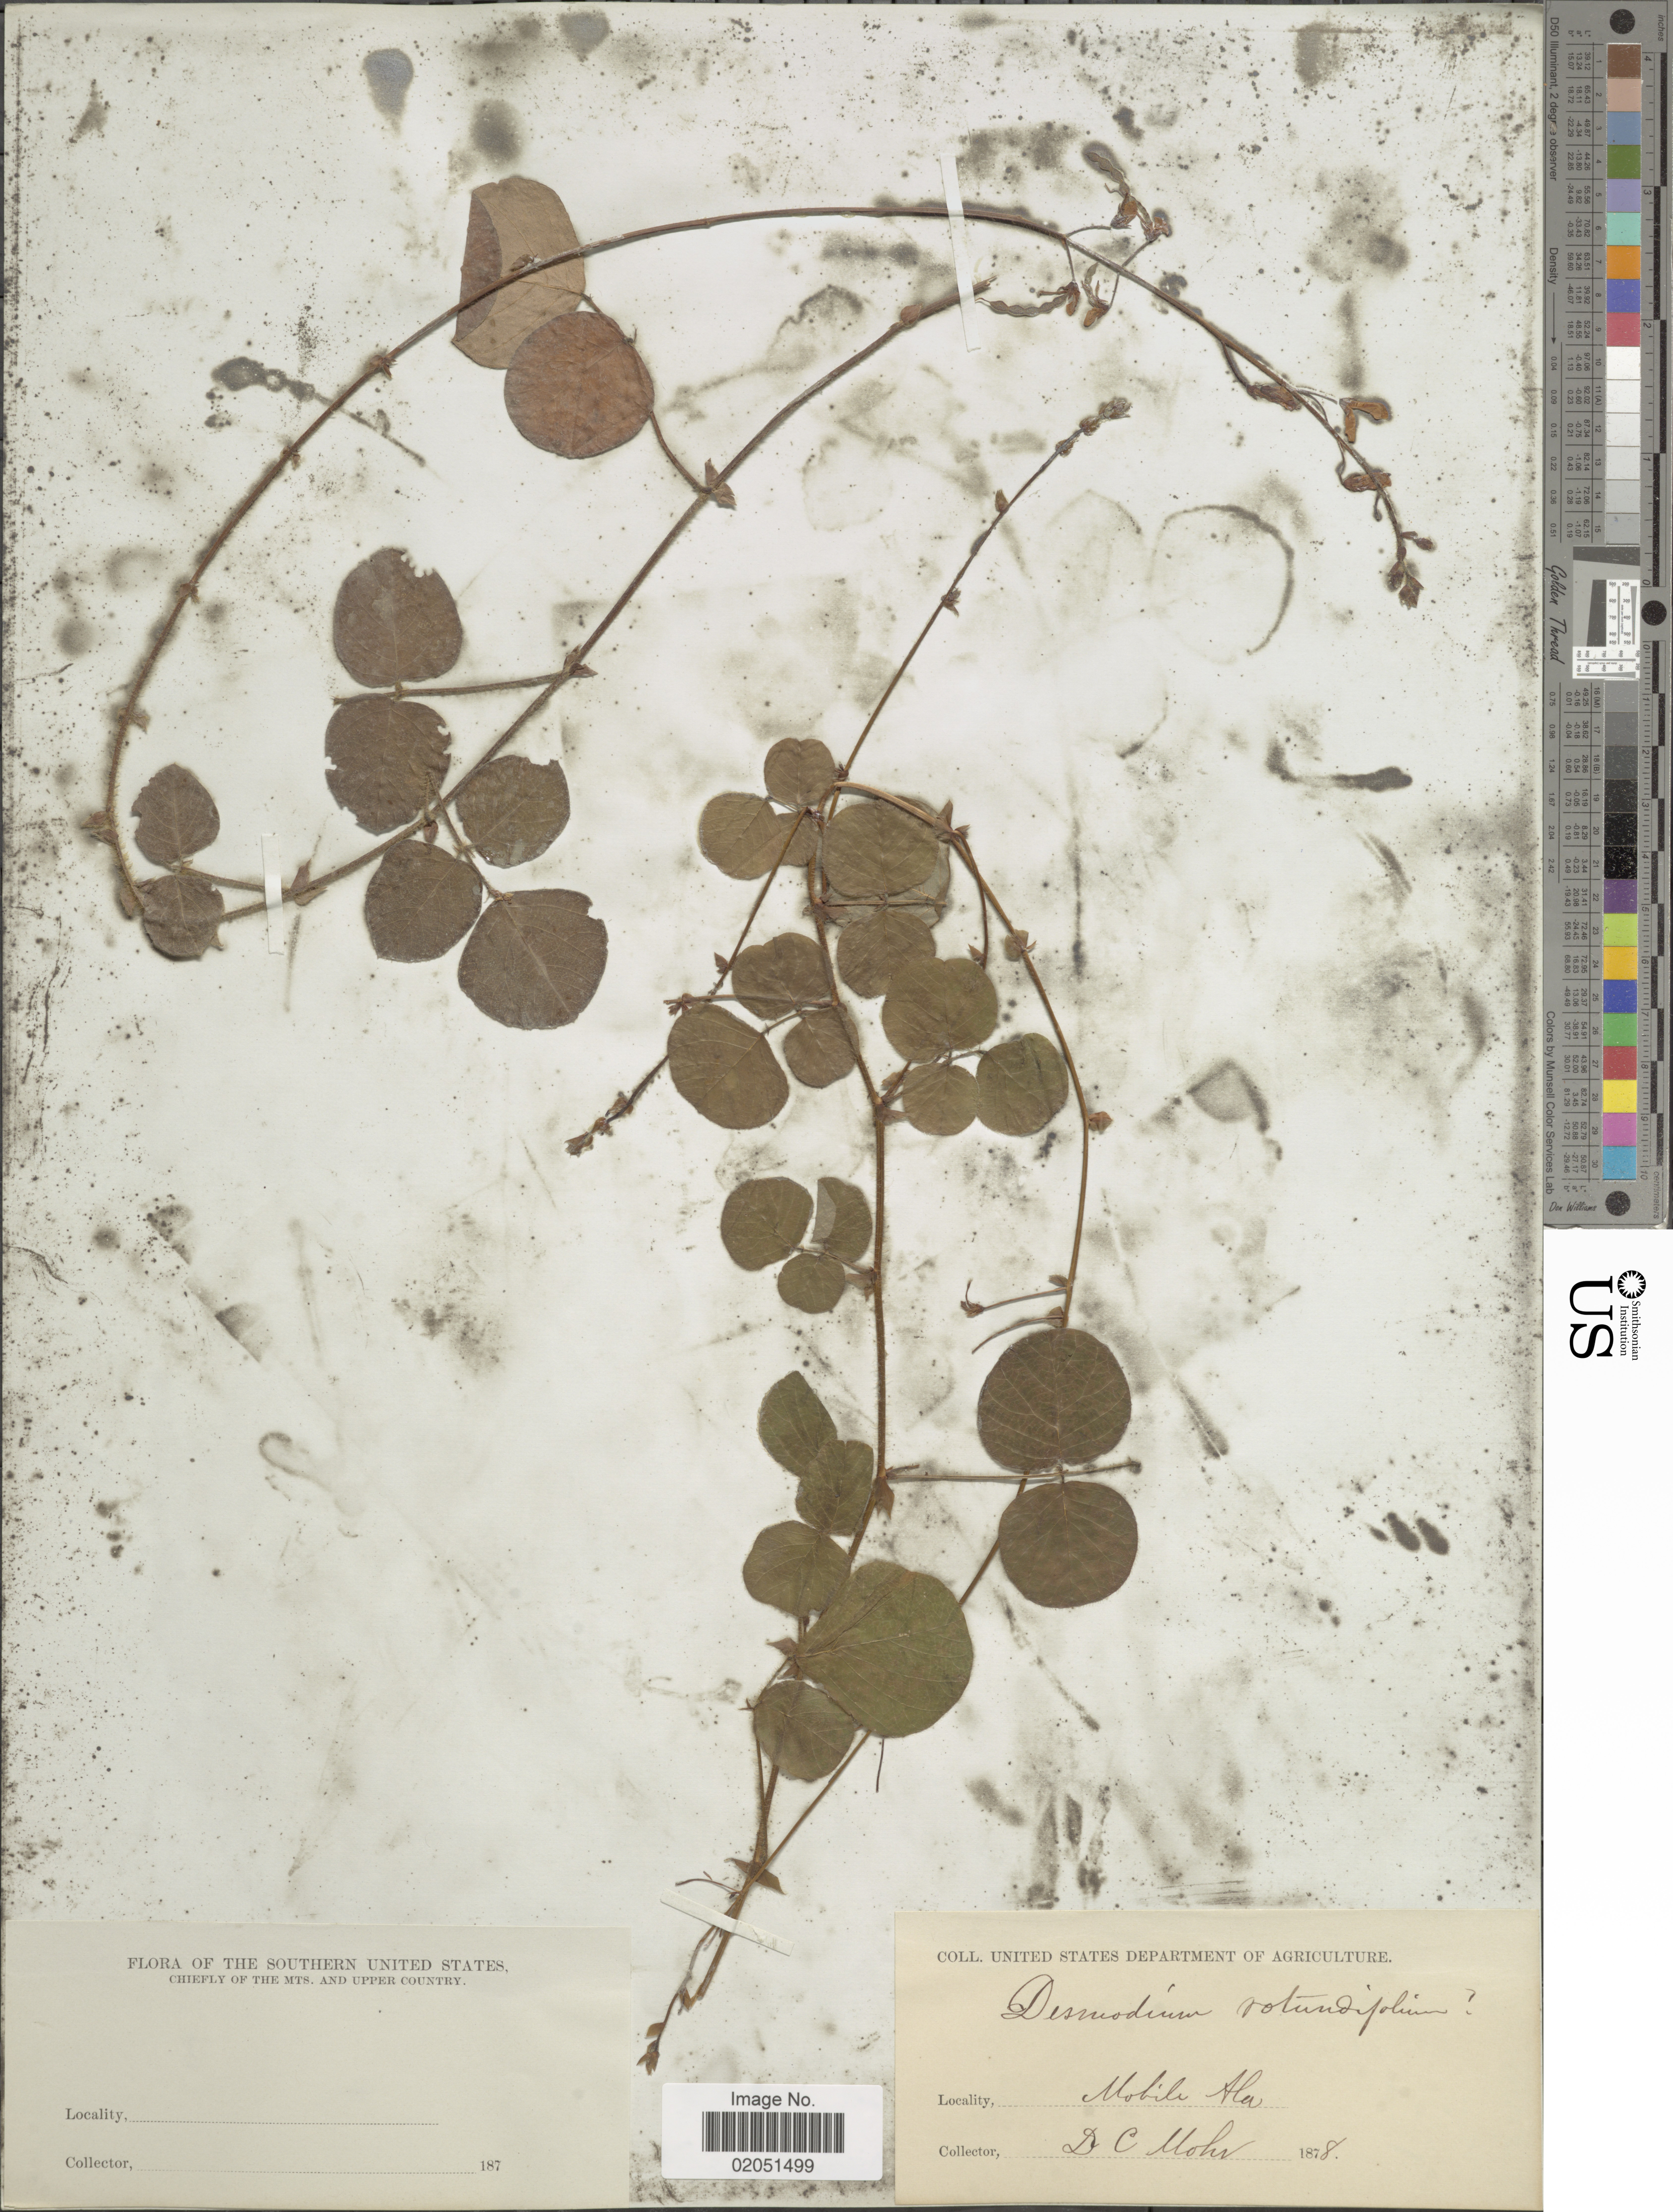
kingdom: Plantae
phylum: Tracheophyta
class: Magnoliopsida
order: Fabales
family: Fabaceae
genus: Desmodium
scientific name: Desmodium rotundifolium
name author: DC.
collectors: D. C. Mohr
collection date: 1878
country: United States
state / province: Alabama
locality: Southern U.S., chiefly of the Mts. and Upper Country, Mobile.